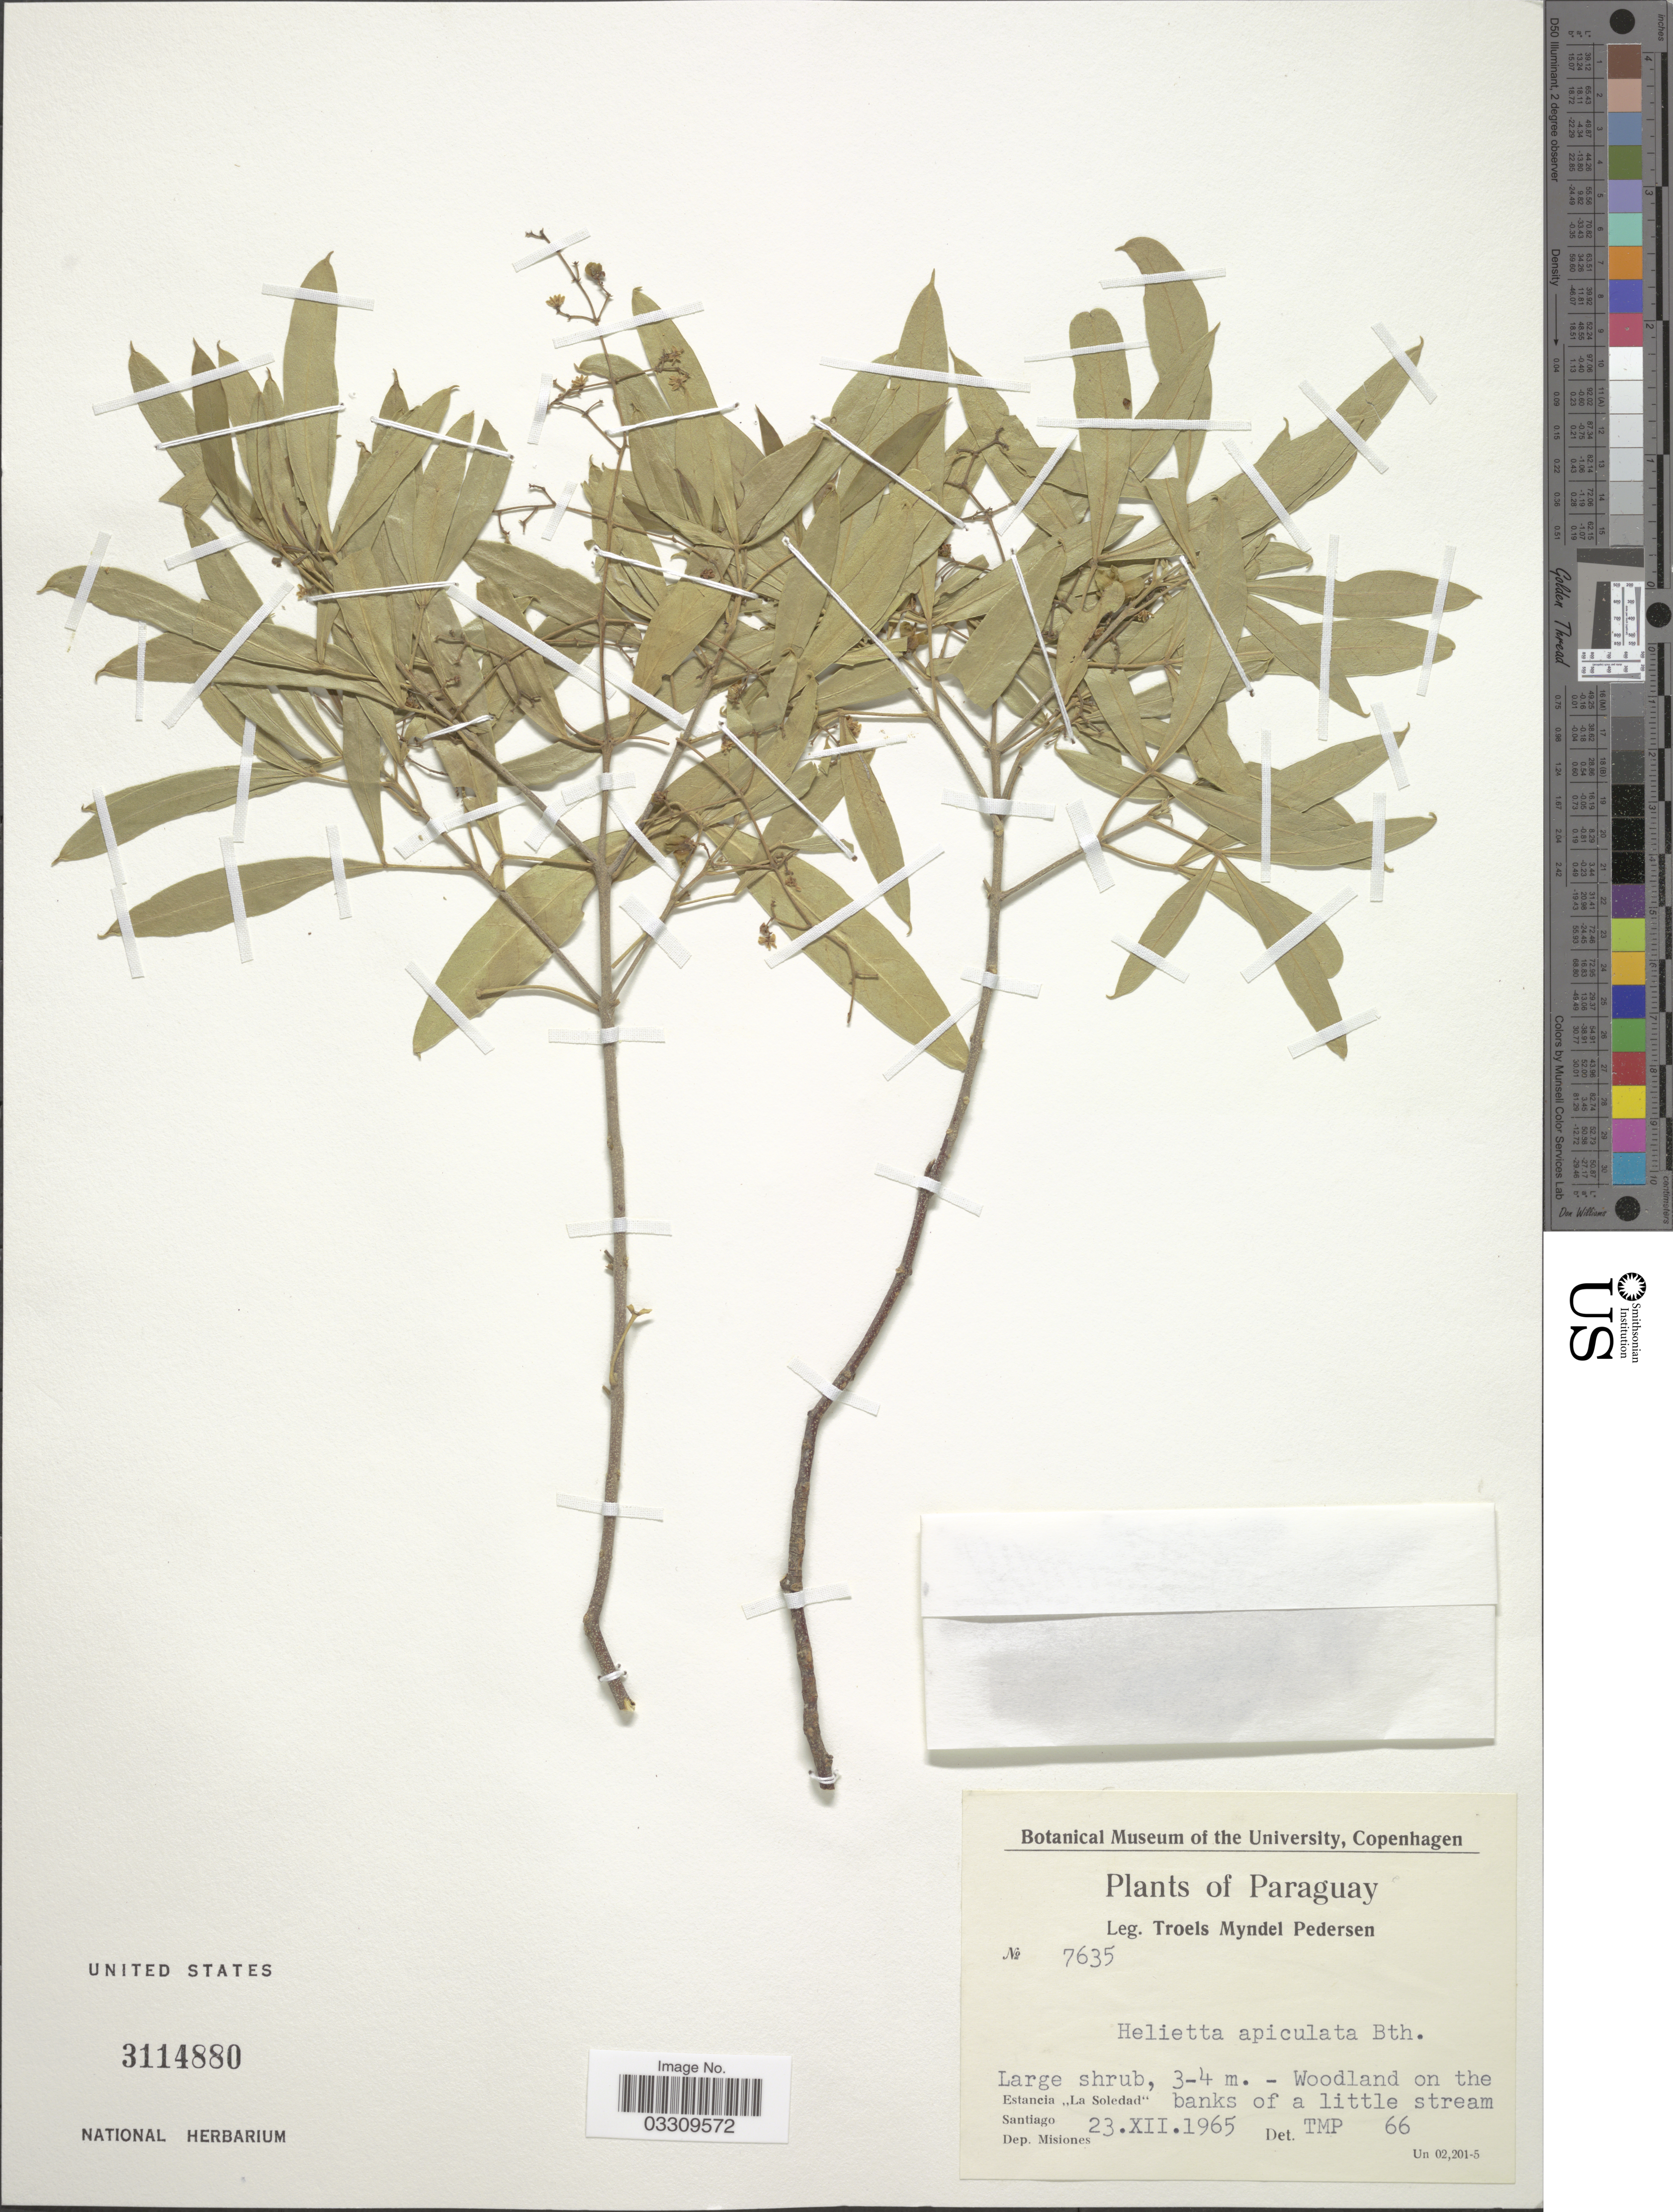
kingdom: Plantae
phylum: Tracheophyta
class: Liliopsida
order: Zingiberales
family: Zingiberaceae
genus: Amomum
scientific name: Amomum dealbatum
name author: Roxb.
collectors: T. Pederson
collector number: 7635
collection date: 1965-12-23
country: Paraguay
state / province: Misiones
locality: Estancia "La Soledad", Santiago, Dep. Misiones.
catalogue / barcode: US 3114880